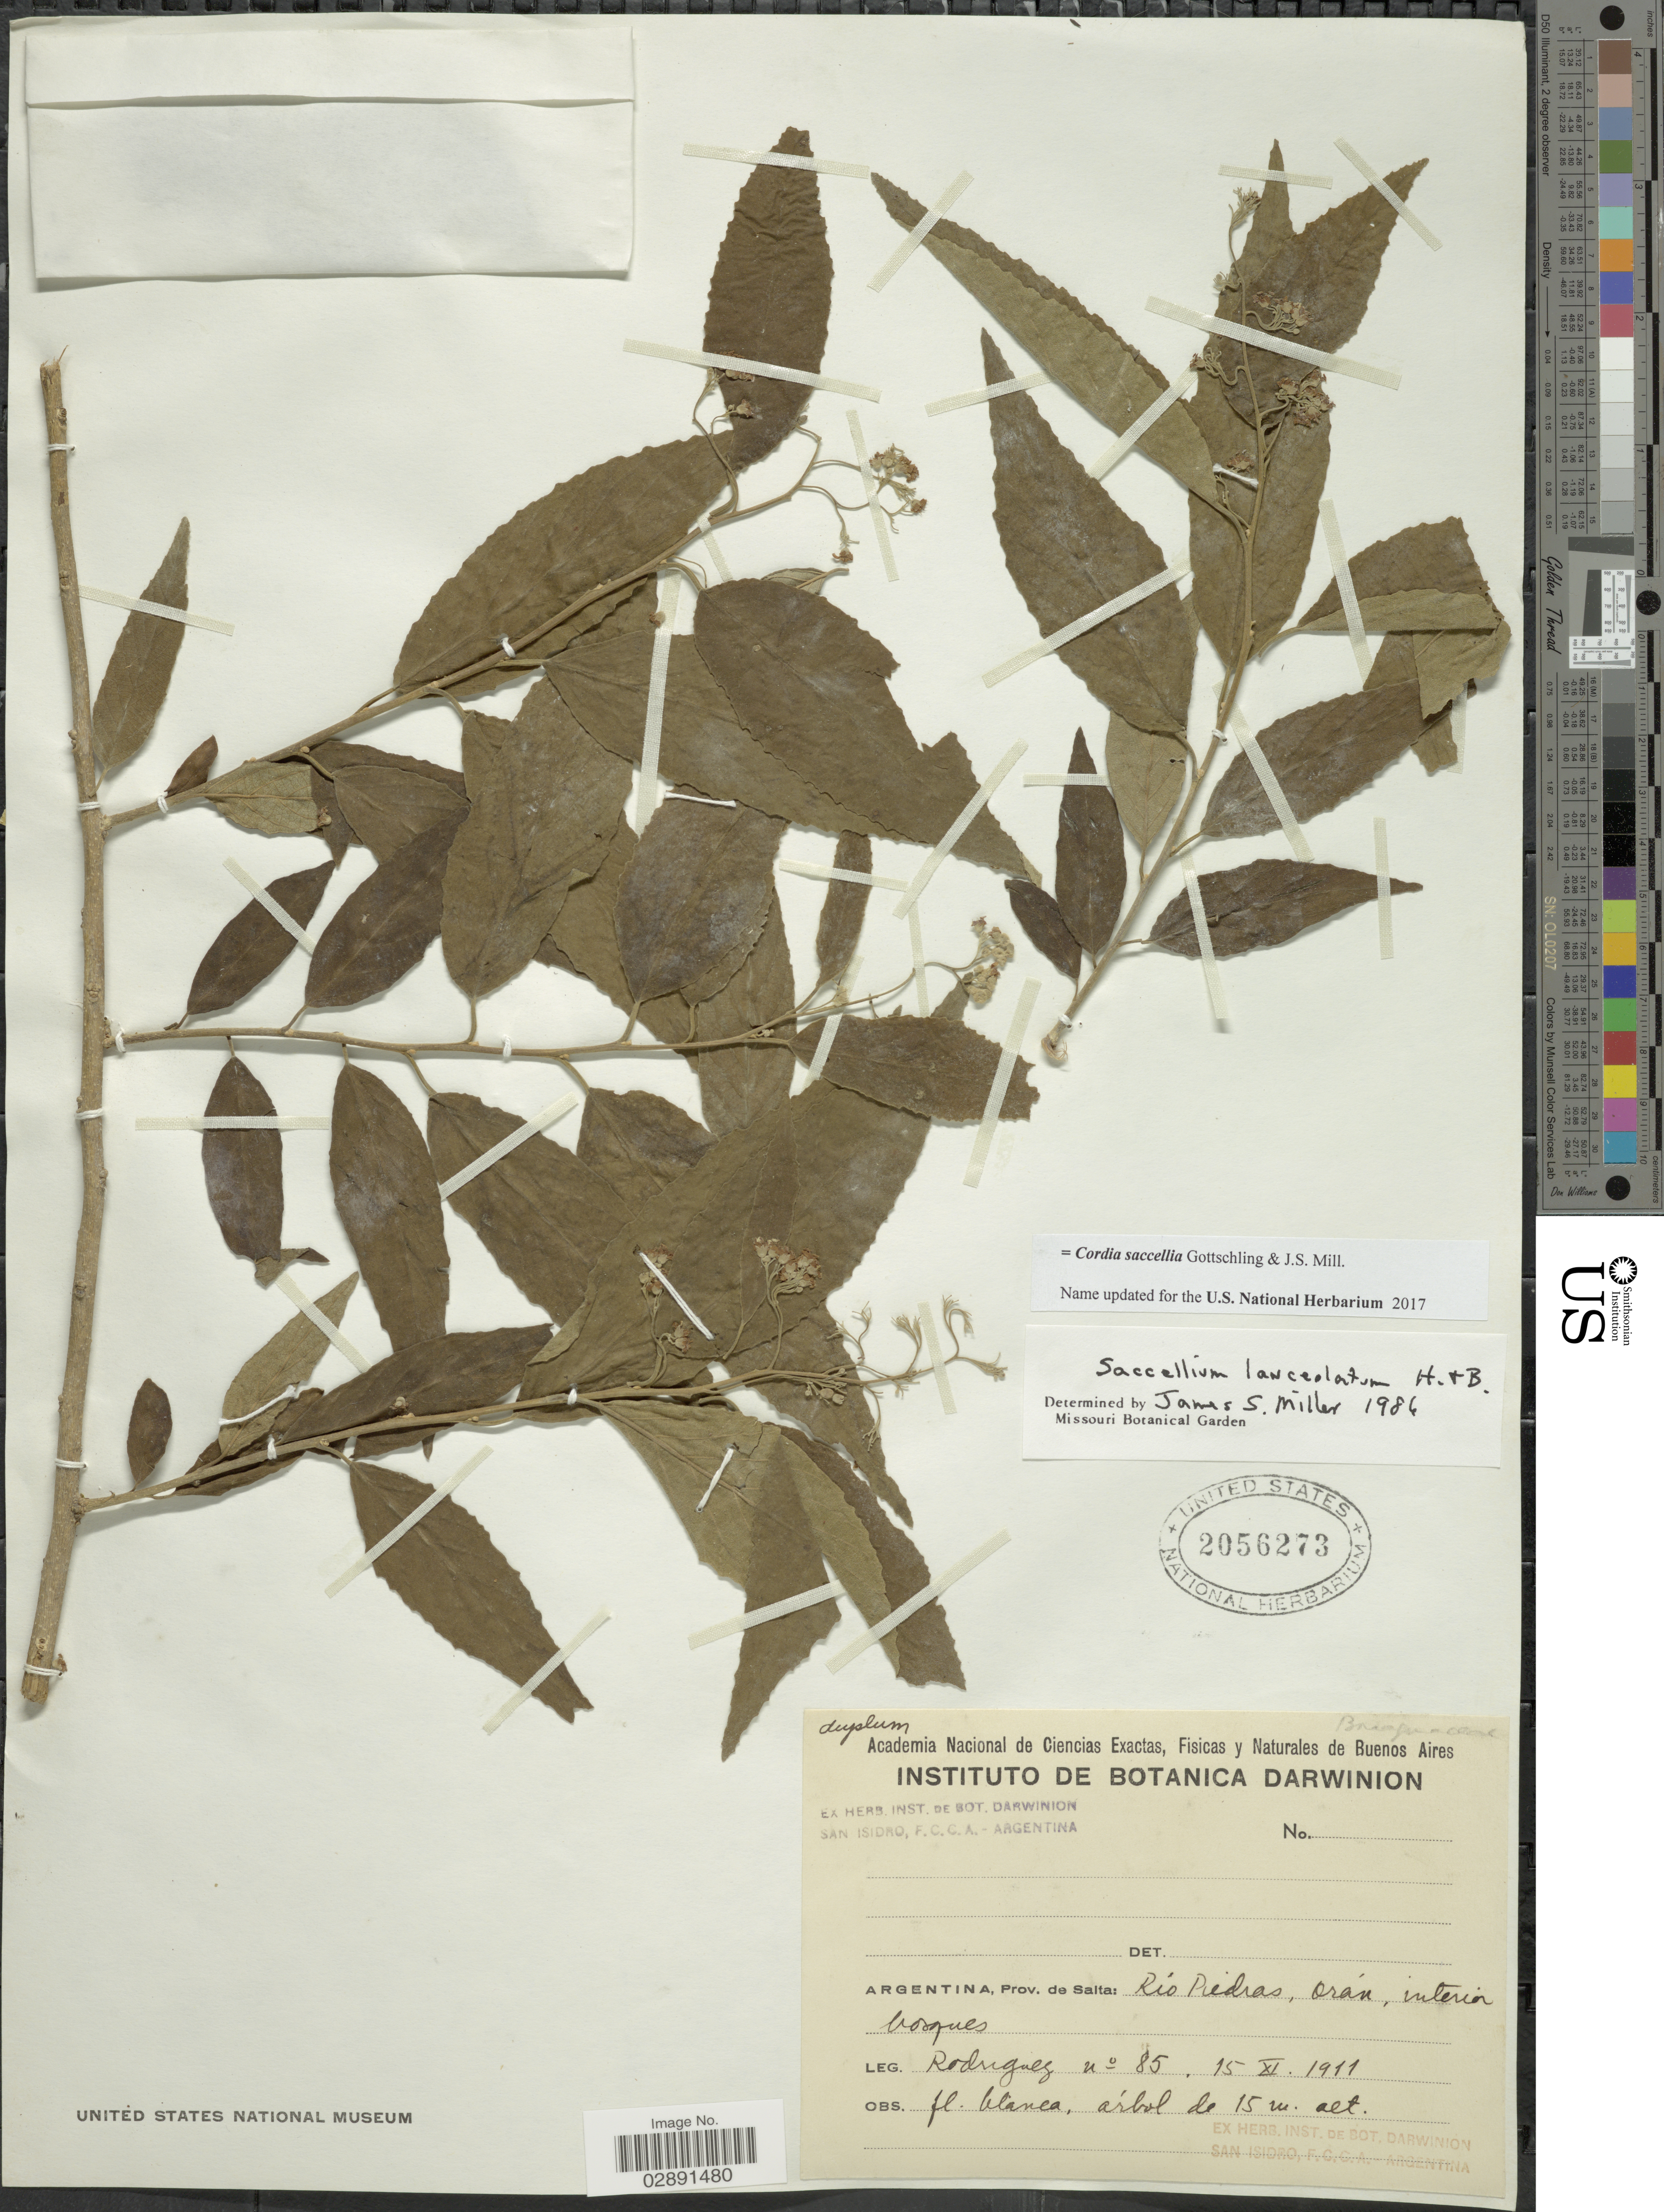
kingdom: Plantae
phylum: Tracheophyta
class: Magnoliopsida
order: Boraginales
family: Cordiaceae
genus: Cordia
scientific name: Cordia saccellia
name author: Gottschling & J.S. Mill.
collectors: Rodriguez, --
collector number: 85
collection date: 1911-11-15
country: Argentina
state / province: Salta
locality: Río Piedras, Orán.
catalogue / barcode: US 2056273